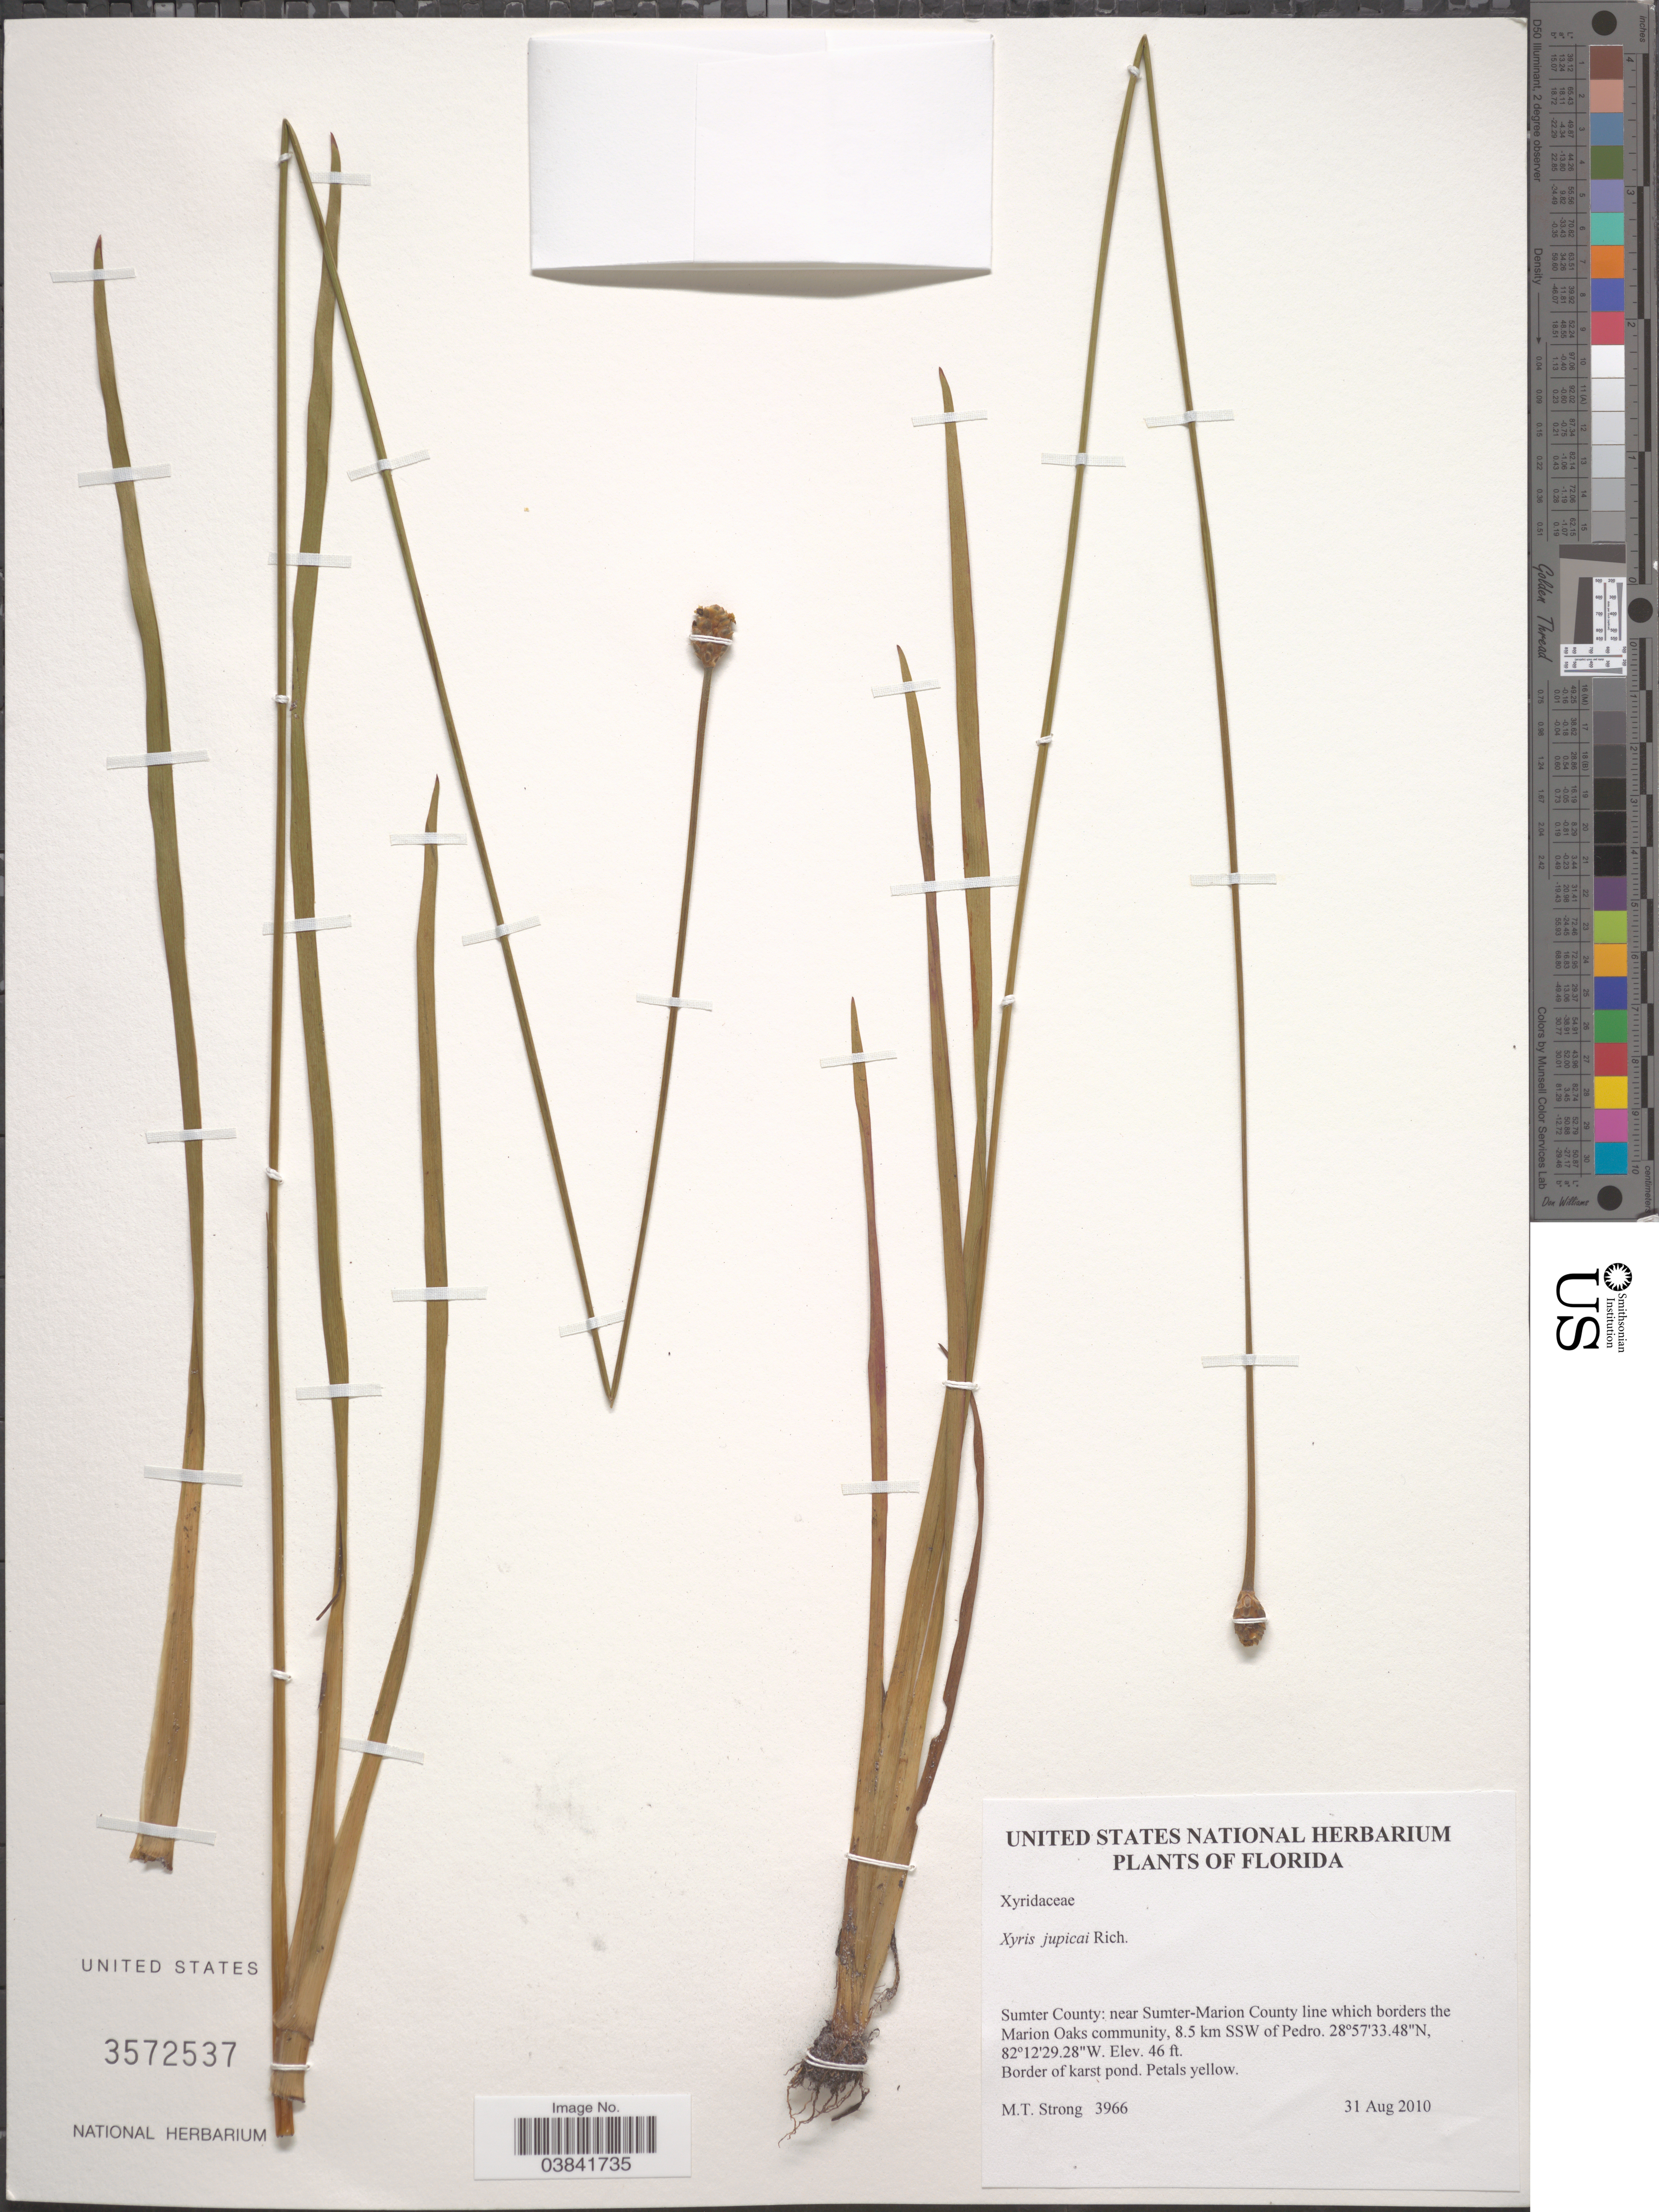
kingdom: Plantae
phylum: Tracheophyta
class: Liliopsida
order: Poales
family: Xyridaceae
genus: Xyris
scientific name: Xyris jupicai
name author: Rich.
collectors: M. T. Strong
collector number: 3966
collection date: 2010-08-31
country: United States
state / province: Florida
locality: Sumter County: near Sumter-Marion County line which borders the Marion Oaks community, 8.5 km SSW of Pedro. Border of karst pond.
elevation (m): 14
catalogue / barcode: US 3572537